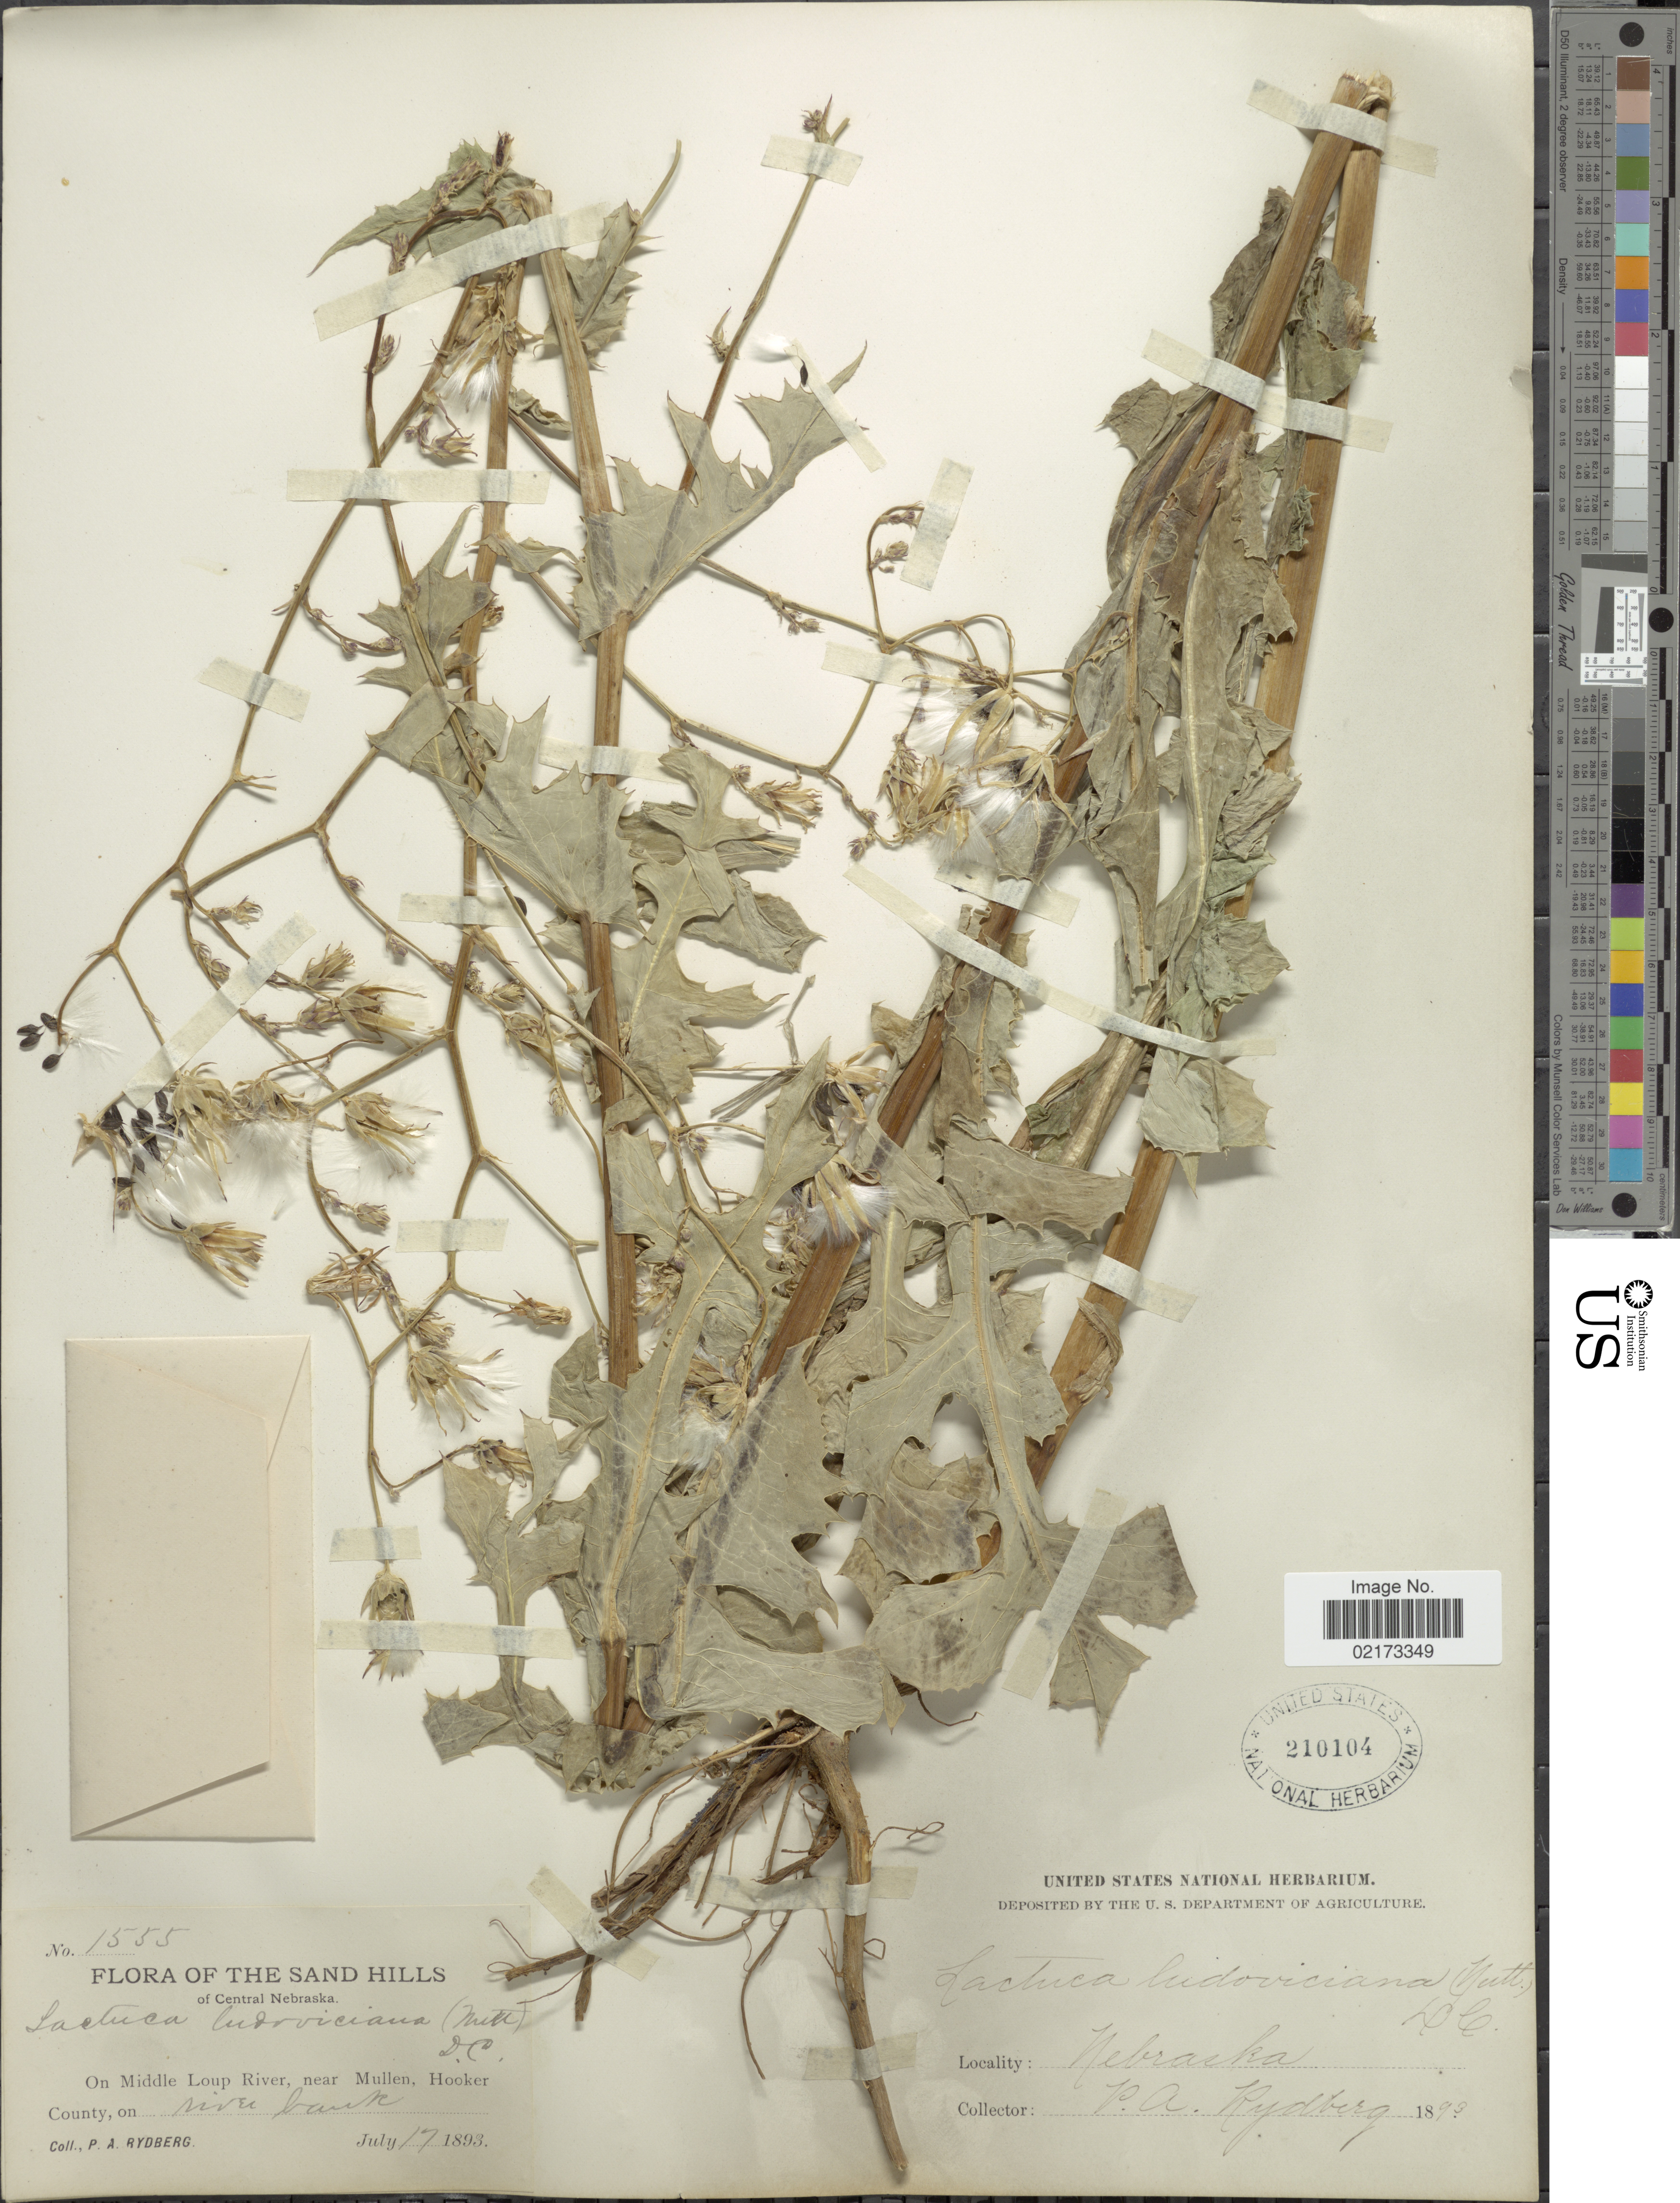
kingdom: Plantae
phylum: Tracheophyta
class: Magnoliopsida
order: Asterales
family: Asteraceae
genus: Lactuca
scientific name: Lactuca ludoviciana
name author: (Nutt.) Riddell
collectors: P. A. Rydberg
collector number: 1555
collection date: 1893-07-17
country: United States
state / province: Nebraska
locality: The Sand Hills of Central Nebraska, on Middle Loup River, near Mullen, Hooker County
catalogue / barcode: US 210104